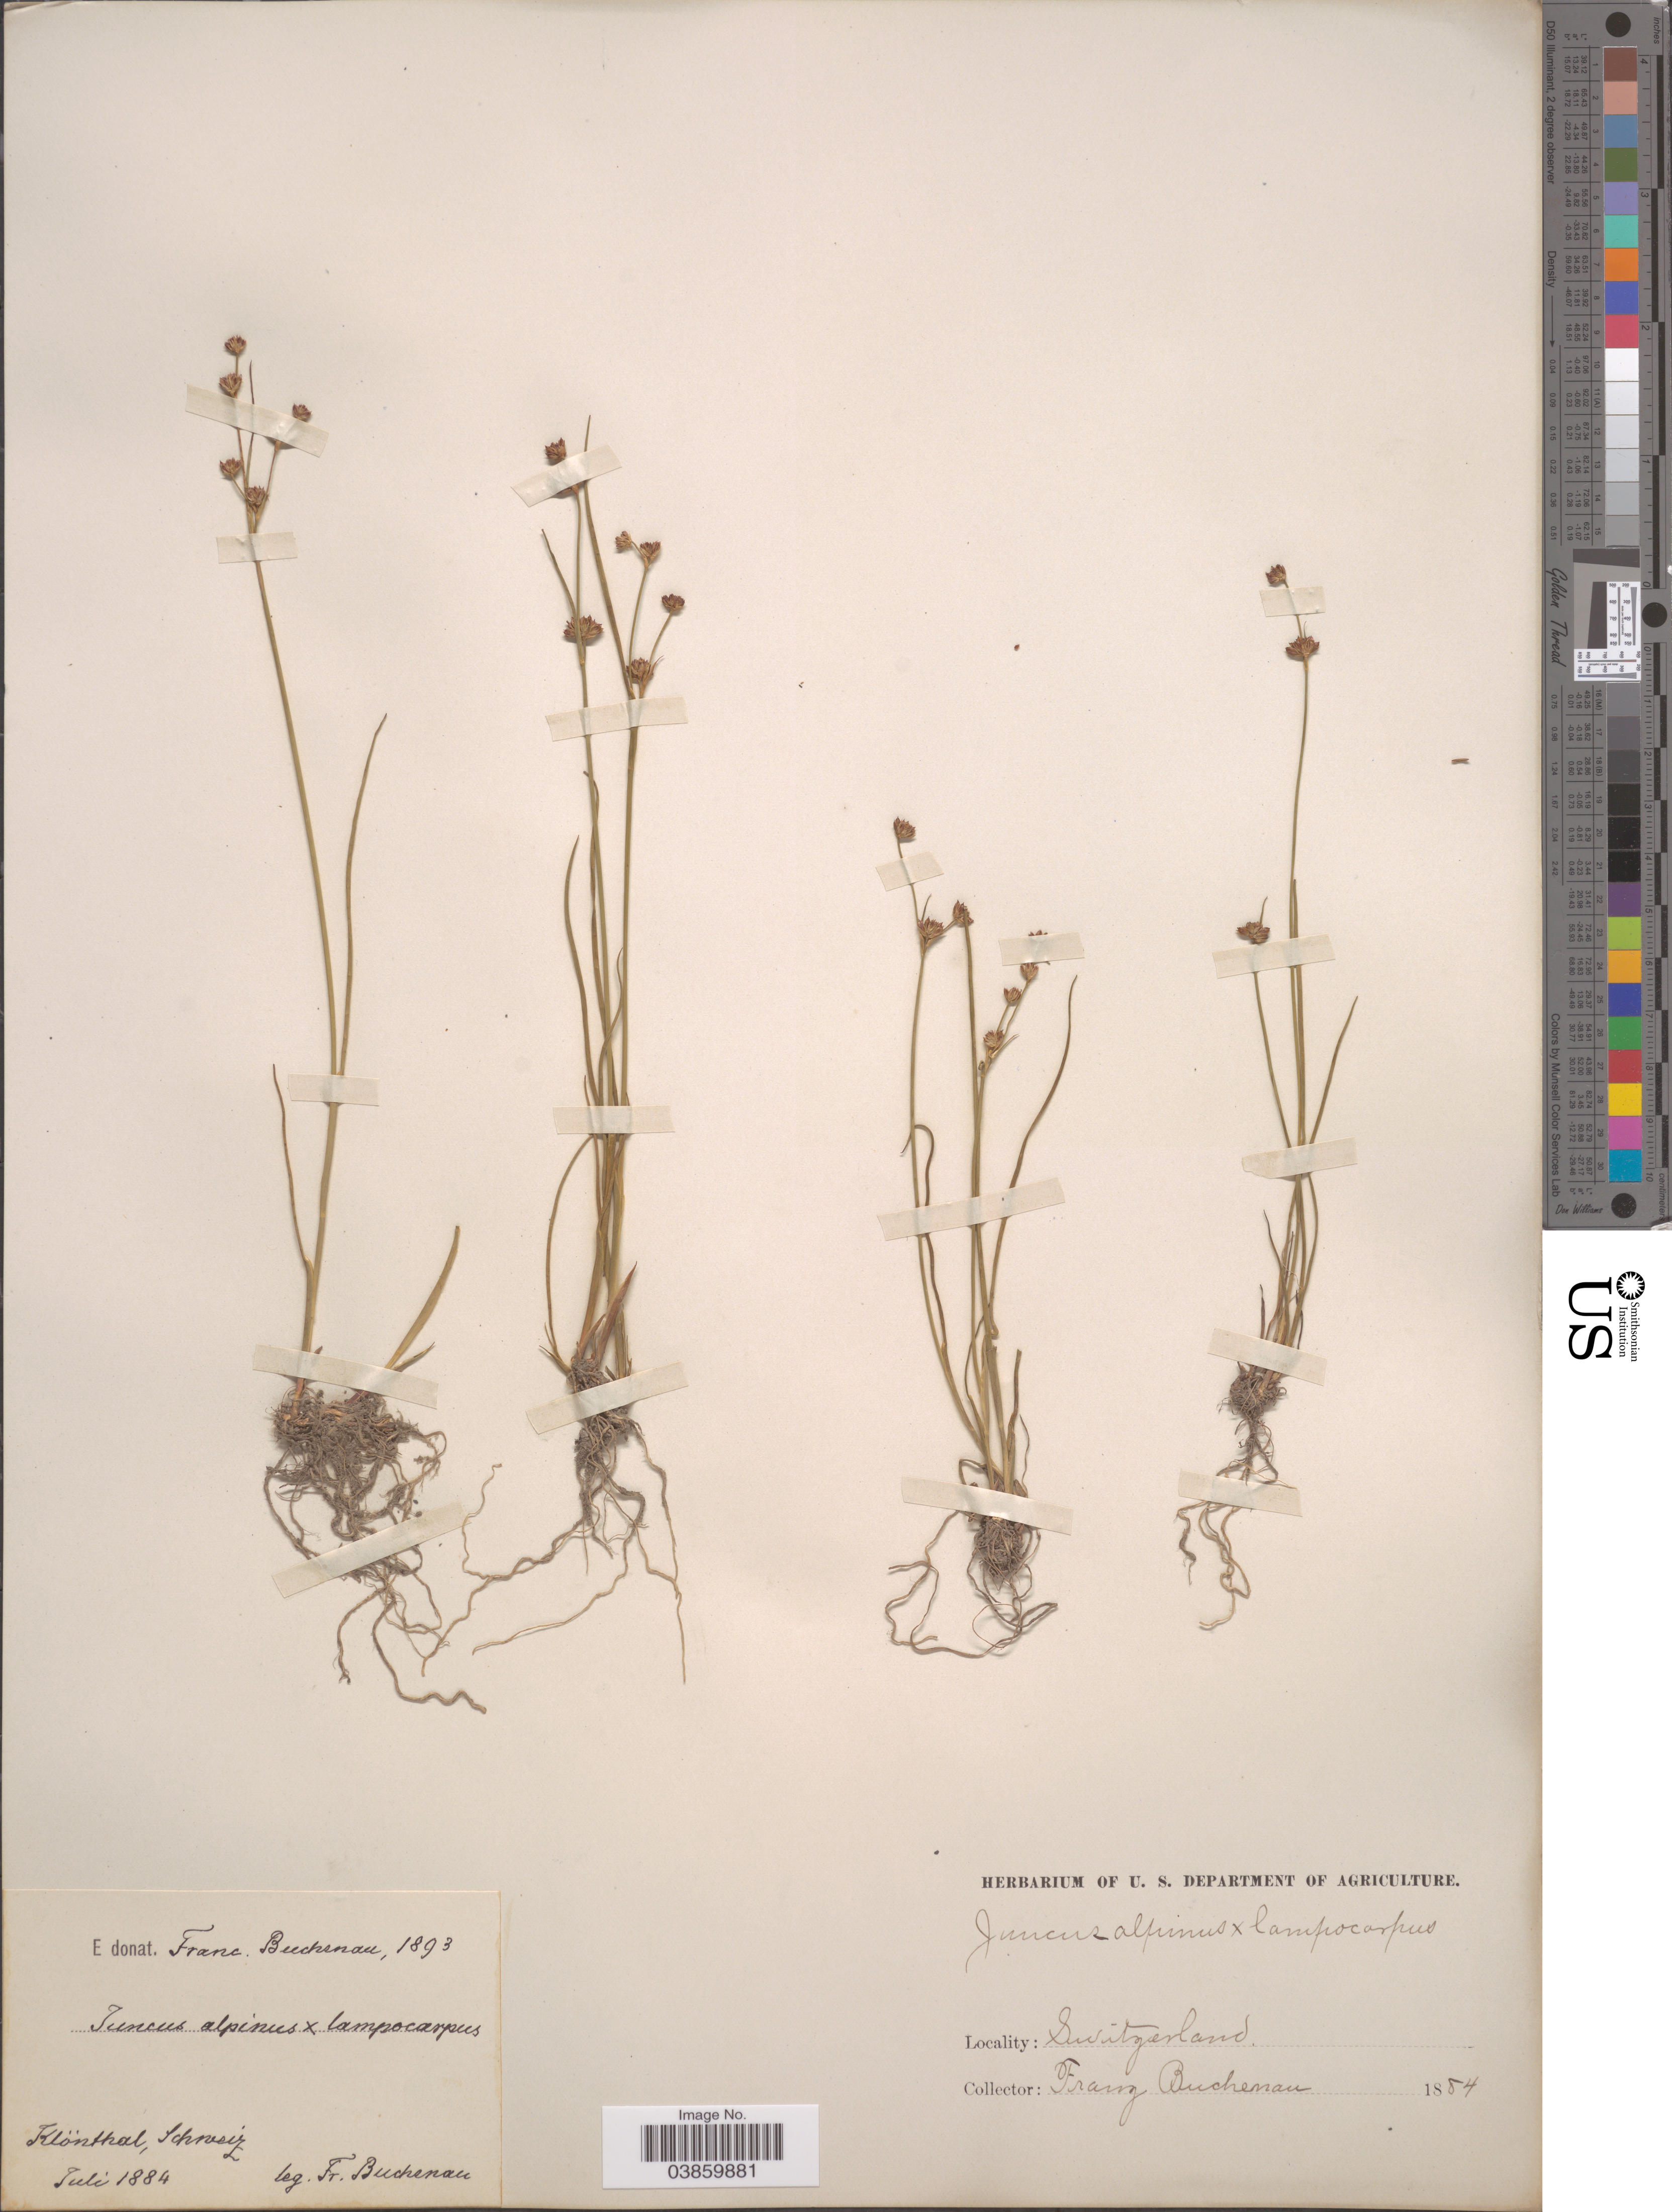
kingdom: Plantae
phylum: Tracheophyta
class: Liliopsida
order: Poales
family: Juncaceae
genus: Juncus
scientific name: Juncus alpinus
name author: Vill.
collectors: F. Buchenau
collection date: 1884-07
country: Switzerland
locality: Klönthal, Schweiz.